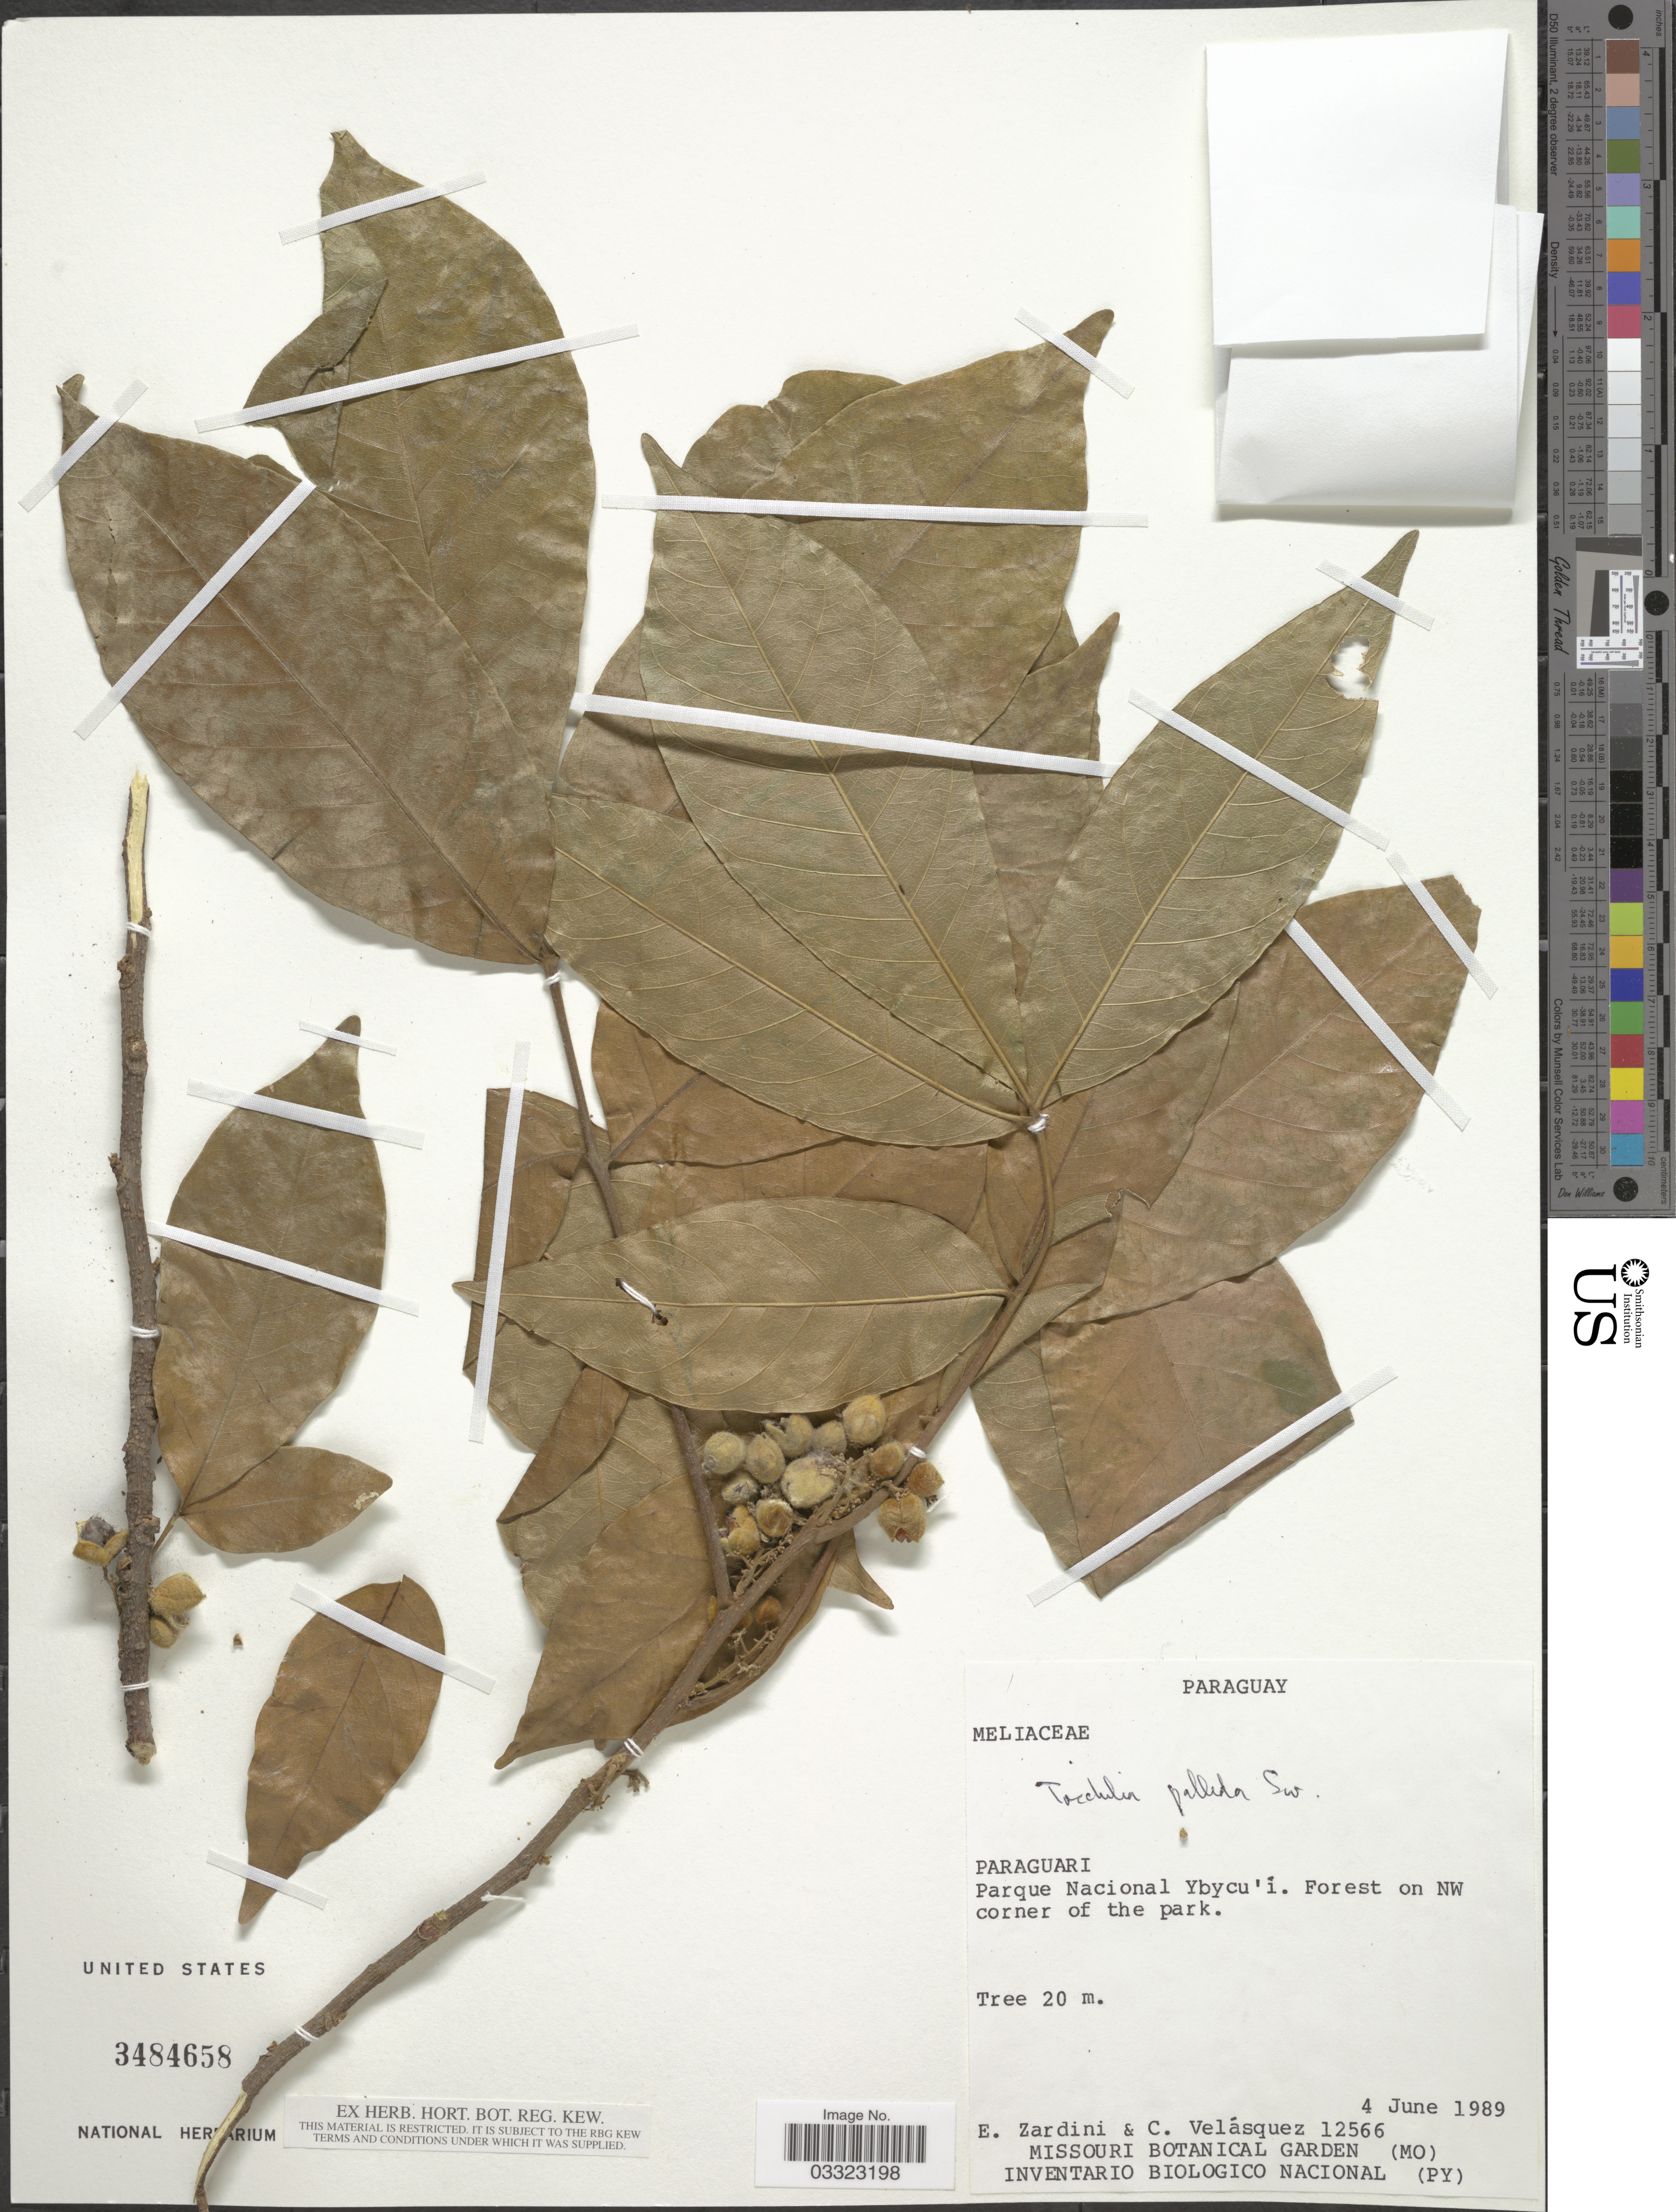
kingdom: Plantae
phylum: Tracheophyta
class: Magnoliopsida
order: Sapindales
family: Meliaceae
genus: Trichilia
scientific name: Trichilia pallida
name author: Sw.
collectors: E. Zardini & C. Velásquez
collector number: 12566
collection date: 1989-06-04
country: Paraguay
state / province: Paraguari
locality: Parque Nacional Ybycu' i. Forest on NW corner of the park.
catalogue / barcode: US 3484658